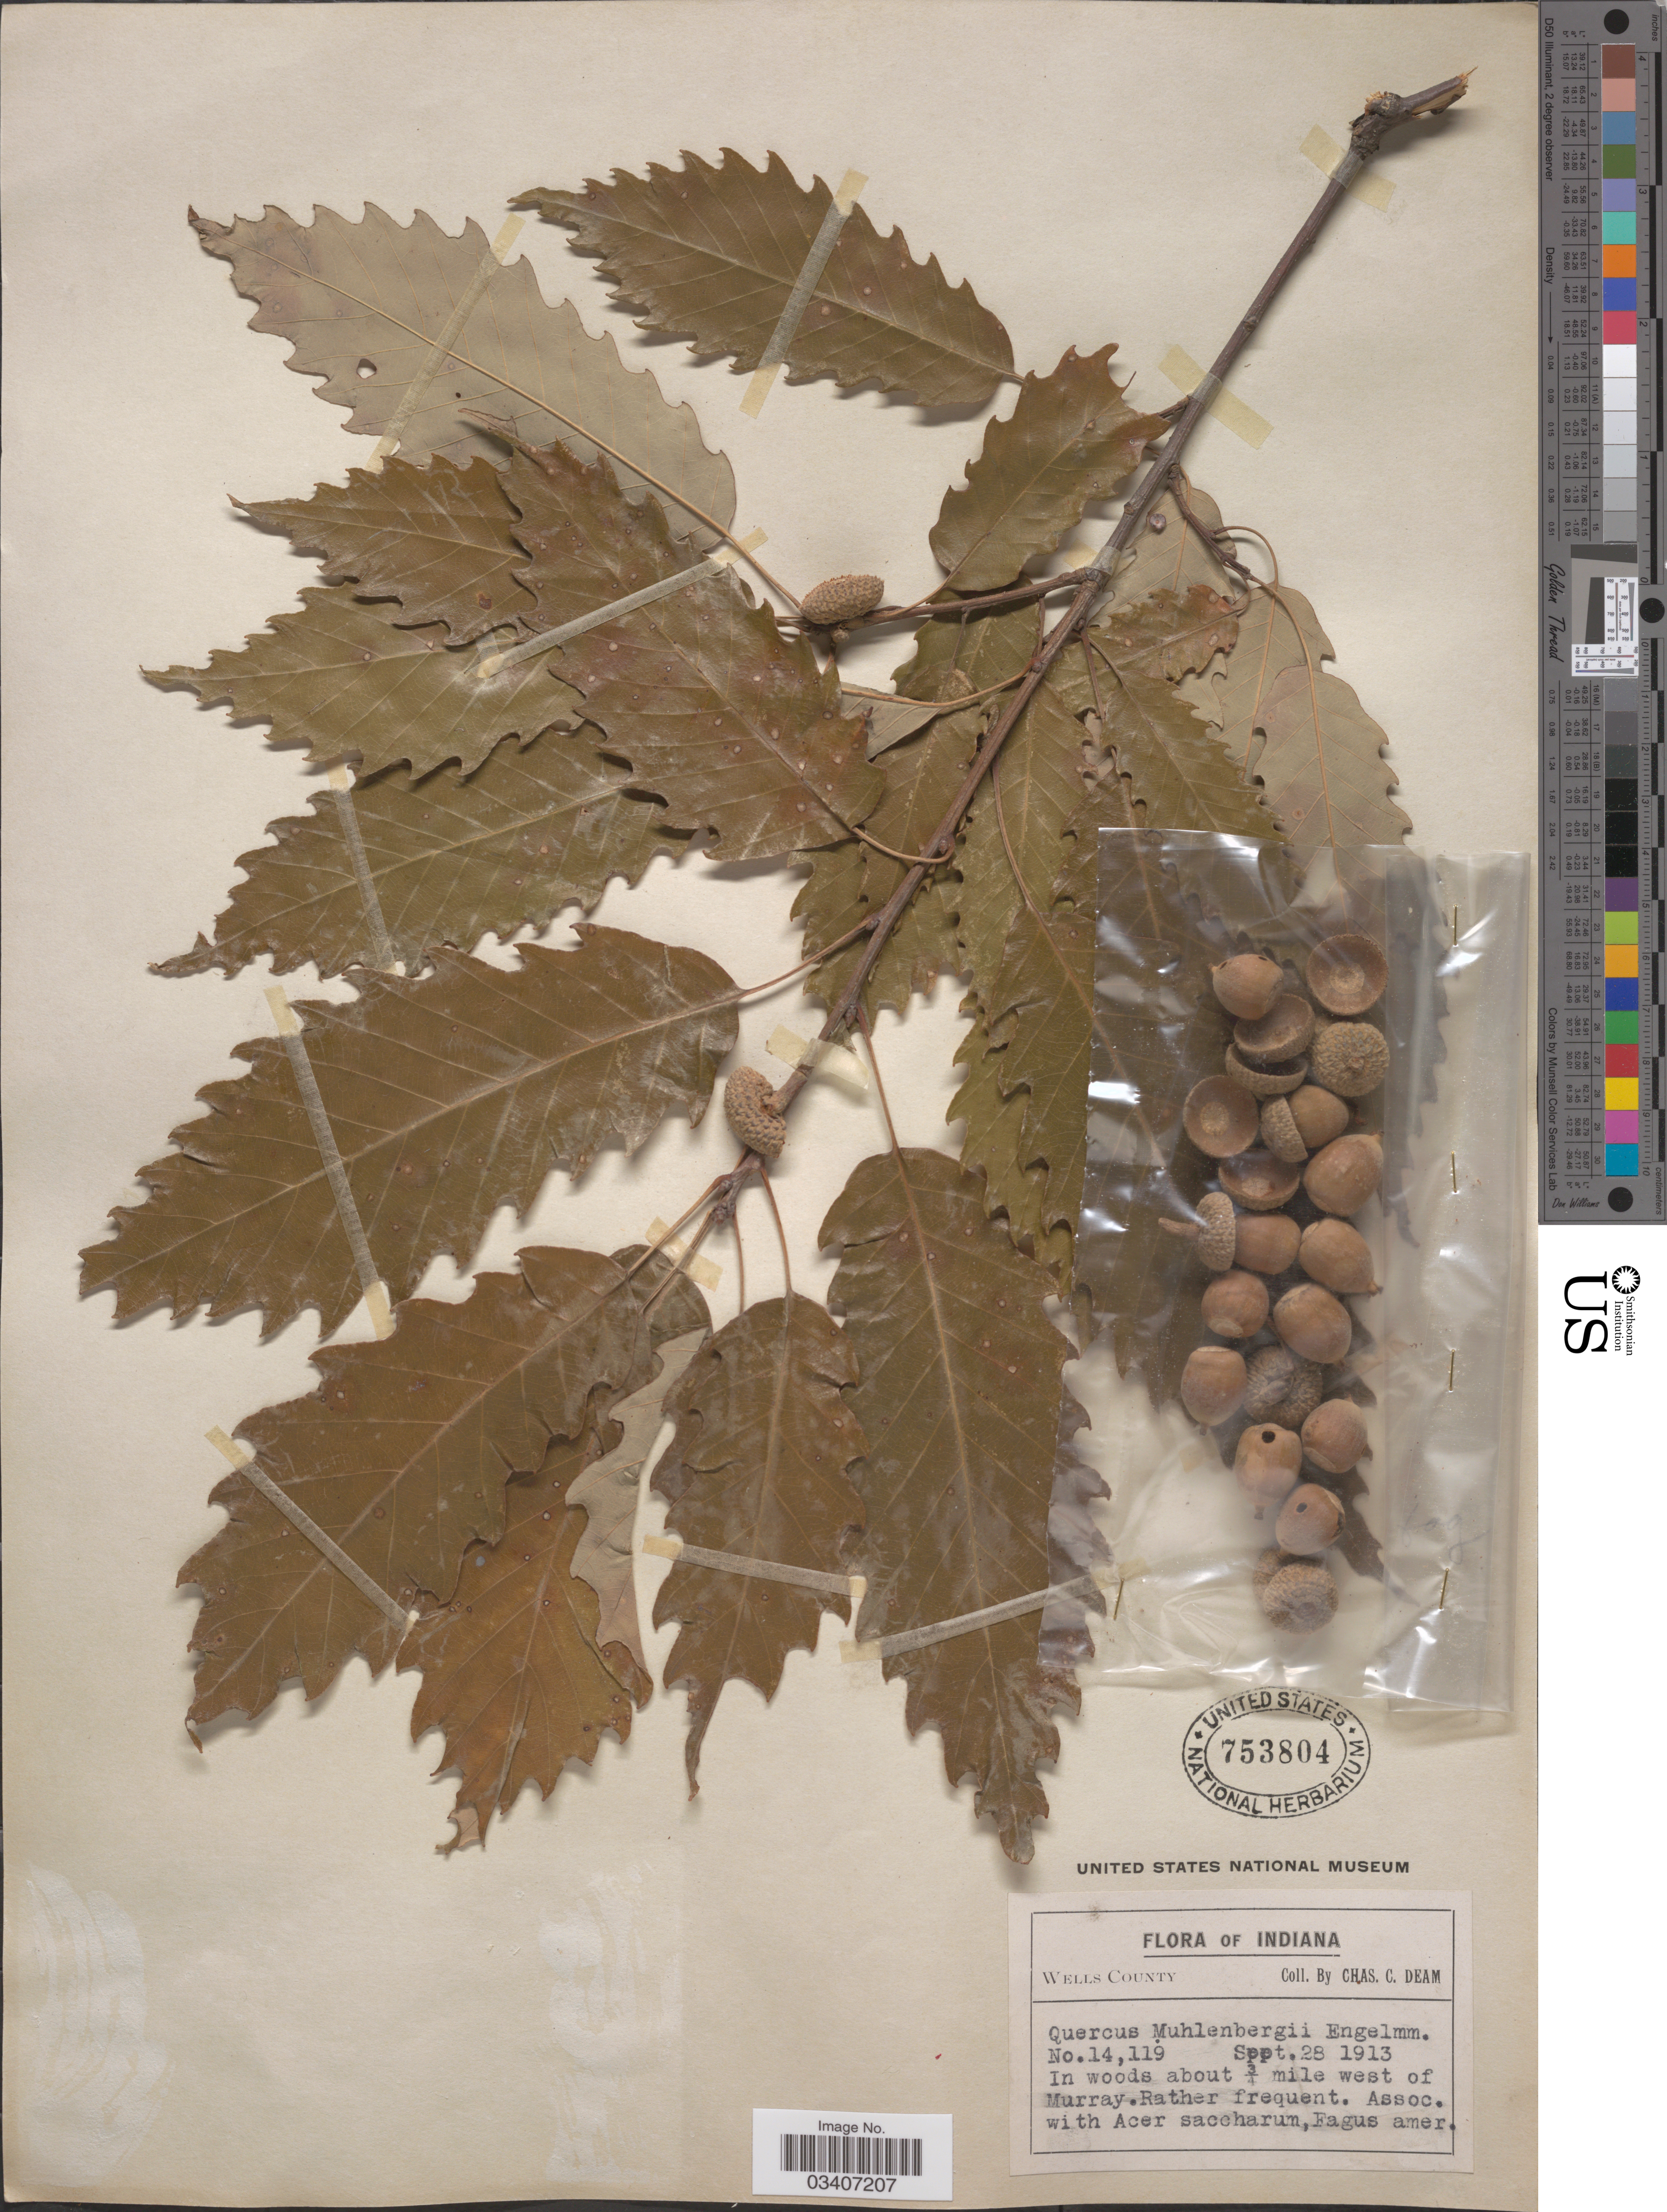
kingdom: Plantae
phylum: Tracheophyta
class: Magnoliopsida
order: Fagales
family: Fagaceae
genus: Quercus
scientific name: Quercus muehlenbergii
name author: Engelm.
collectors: C. C. Deam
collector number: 14119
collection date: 1913-09-28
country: United States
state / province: Indiana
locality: Wells County. In woods about 3/4 mile west of Murray.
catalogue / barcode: US 753804